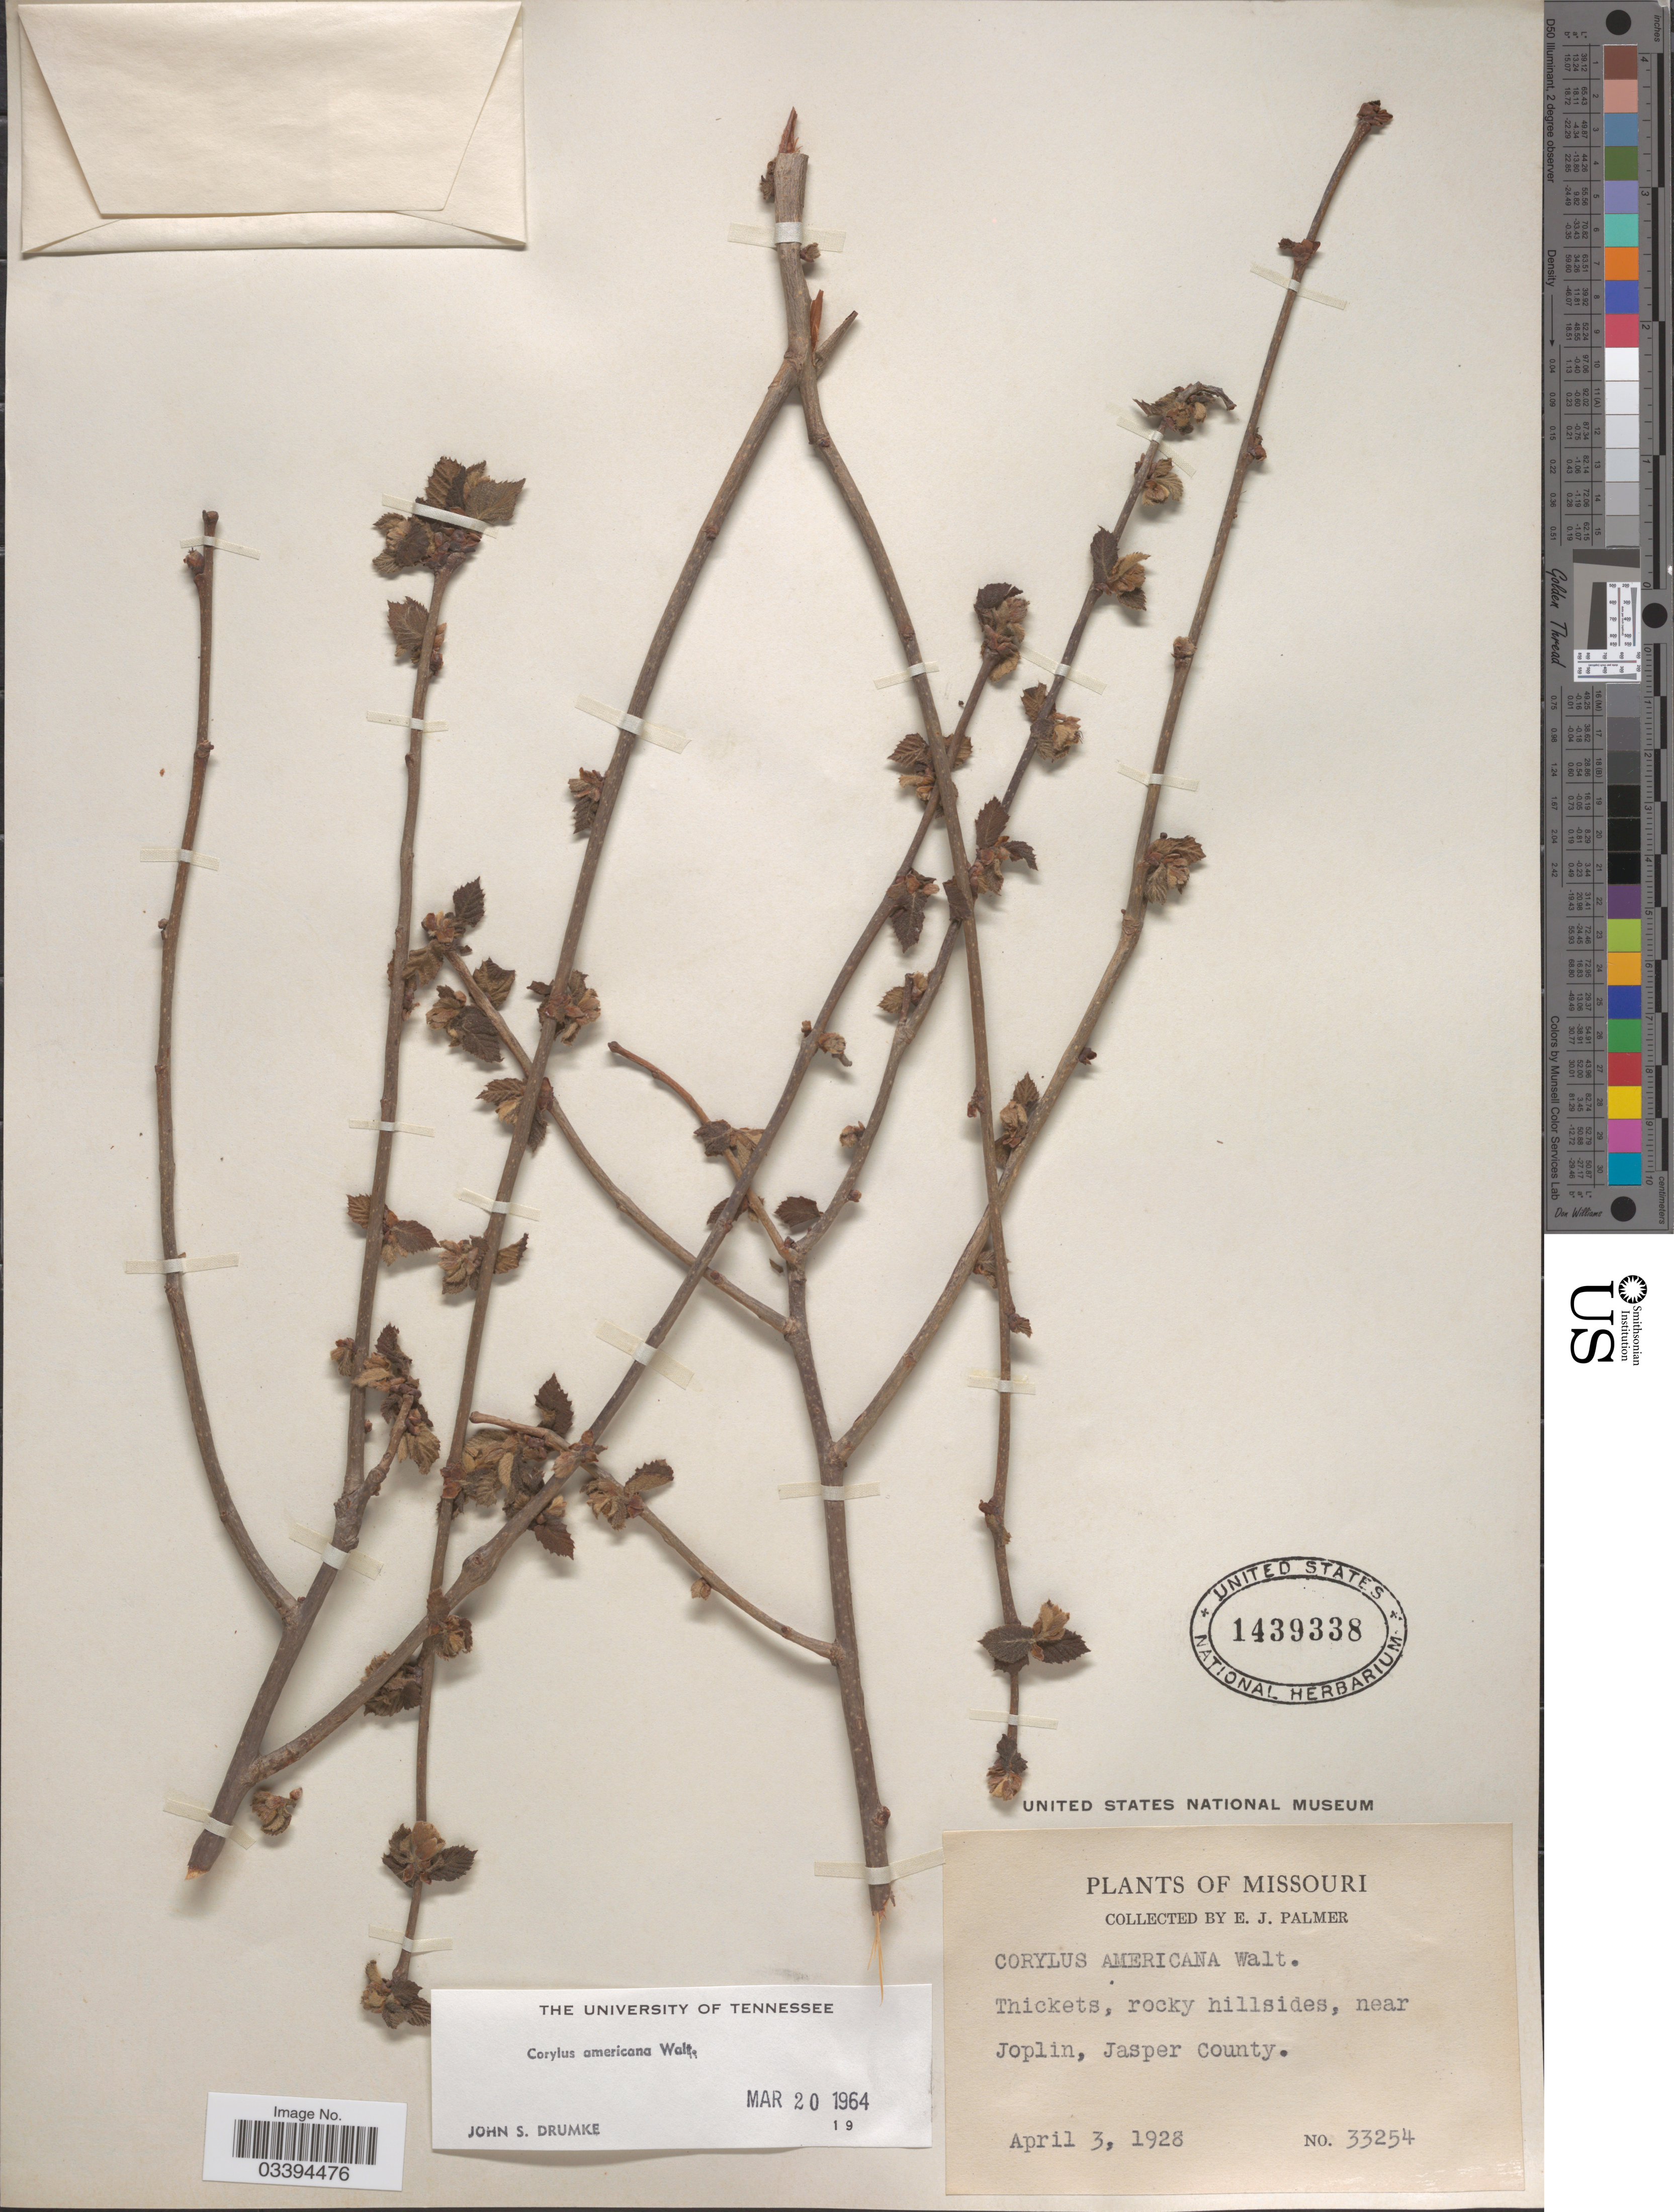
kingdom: Plantae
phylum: Tracheophyta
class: Magnoliopsida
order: Fagales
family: Betulaceae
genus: Corylus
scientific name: Corylus americana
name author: Walter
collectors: E. J. Palmer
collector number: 33254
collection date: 1928-04-03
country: United States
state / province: Missouri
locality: Thickets, rocky hillsides, near Joplin, Jasper County.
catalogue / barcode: US 1439338